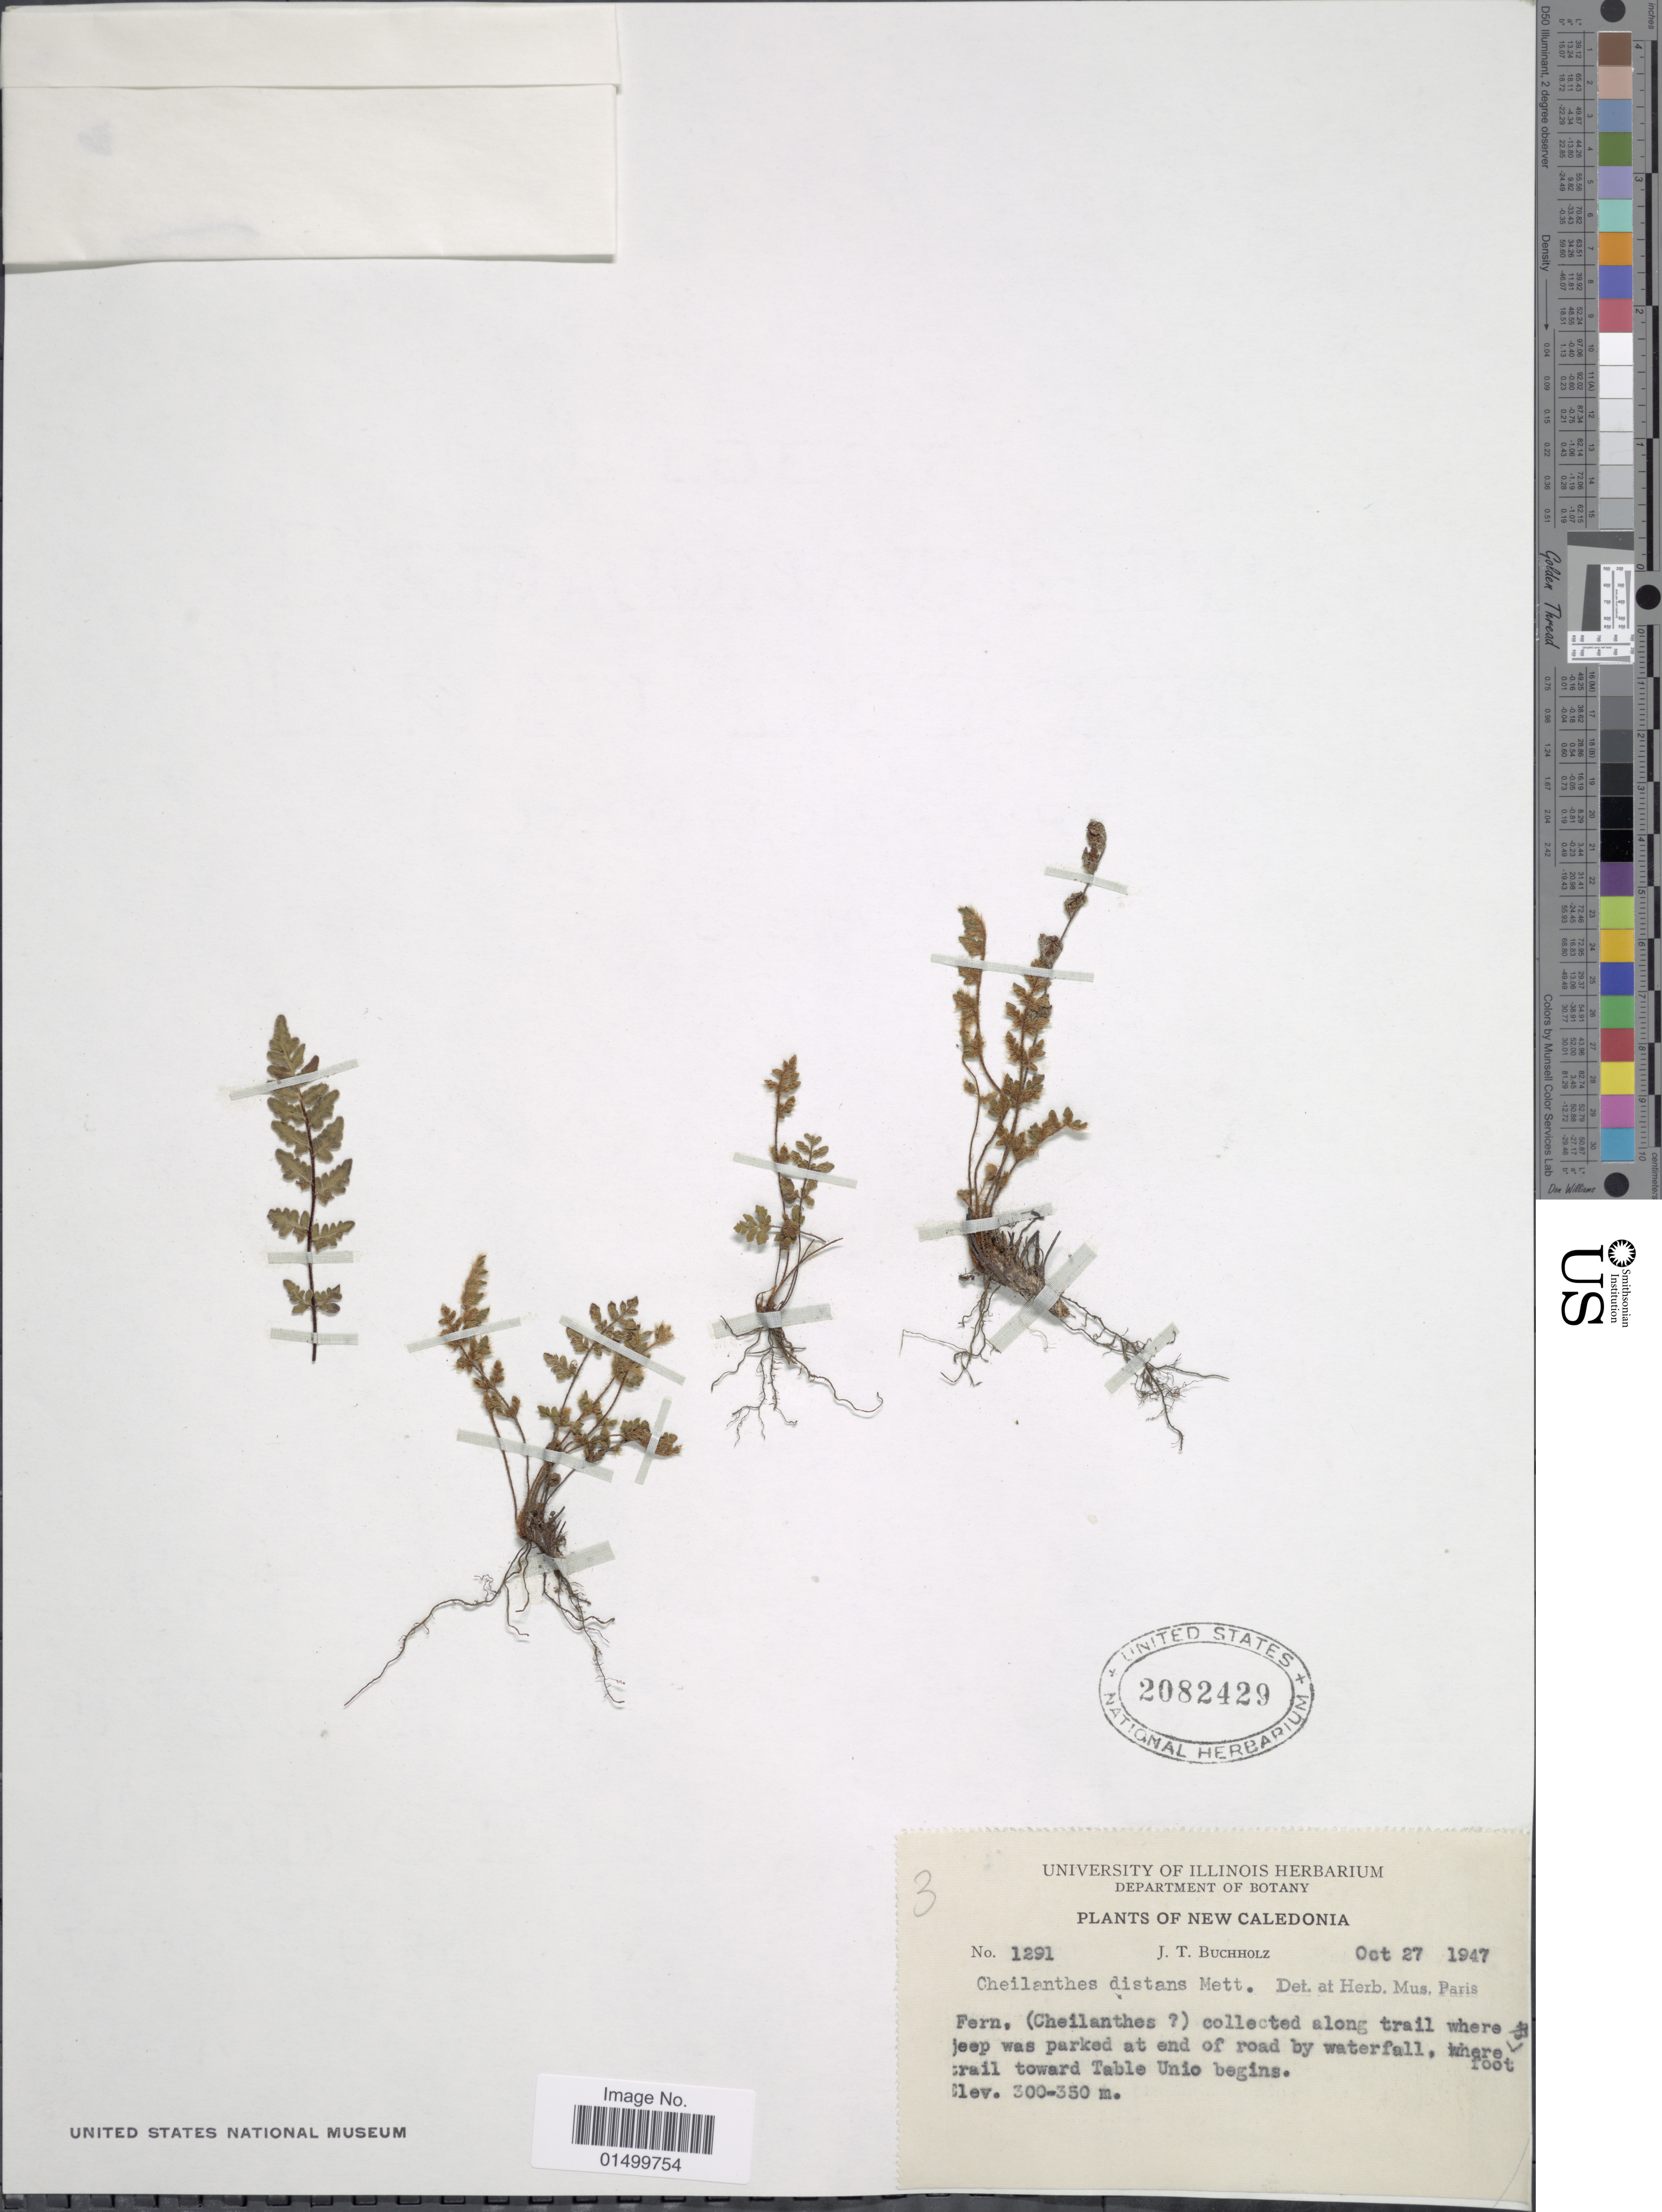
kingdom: Plantae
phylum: Tracheophyta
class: Polypodiopsida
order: Polypodiales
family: Pteridaceae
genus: Cheilanthes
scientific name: Cheilanthes distans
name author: Mett.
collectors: J. T. Buchholz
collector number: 1291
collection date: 1947-10-27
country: New Caledonia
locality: Collected along the trail where jeep was parked at end of road by waterfall, where trail toward Table Unio begins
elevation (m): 300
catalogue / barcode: US 2082429